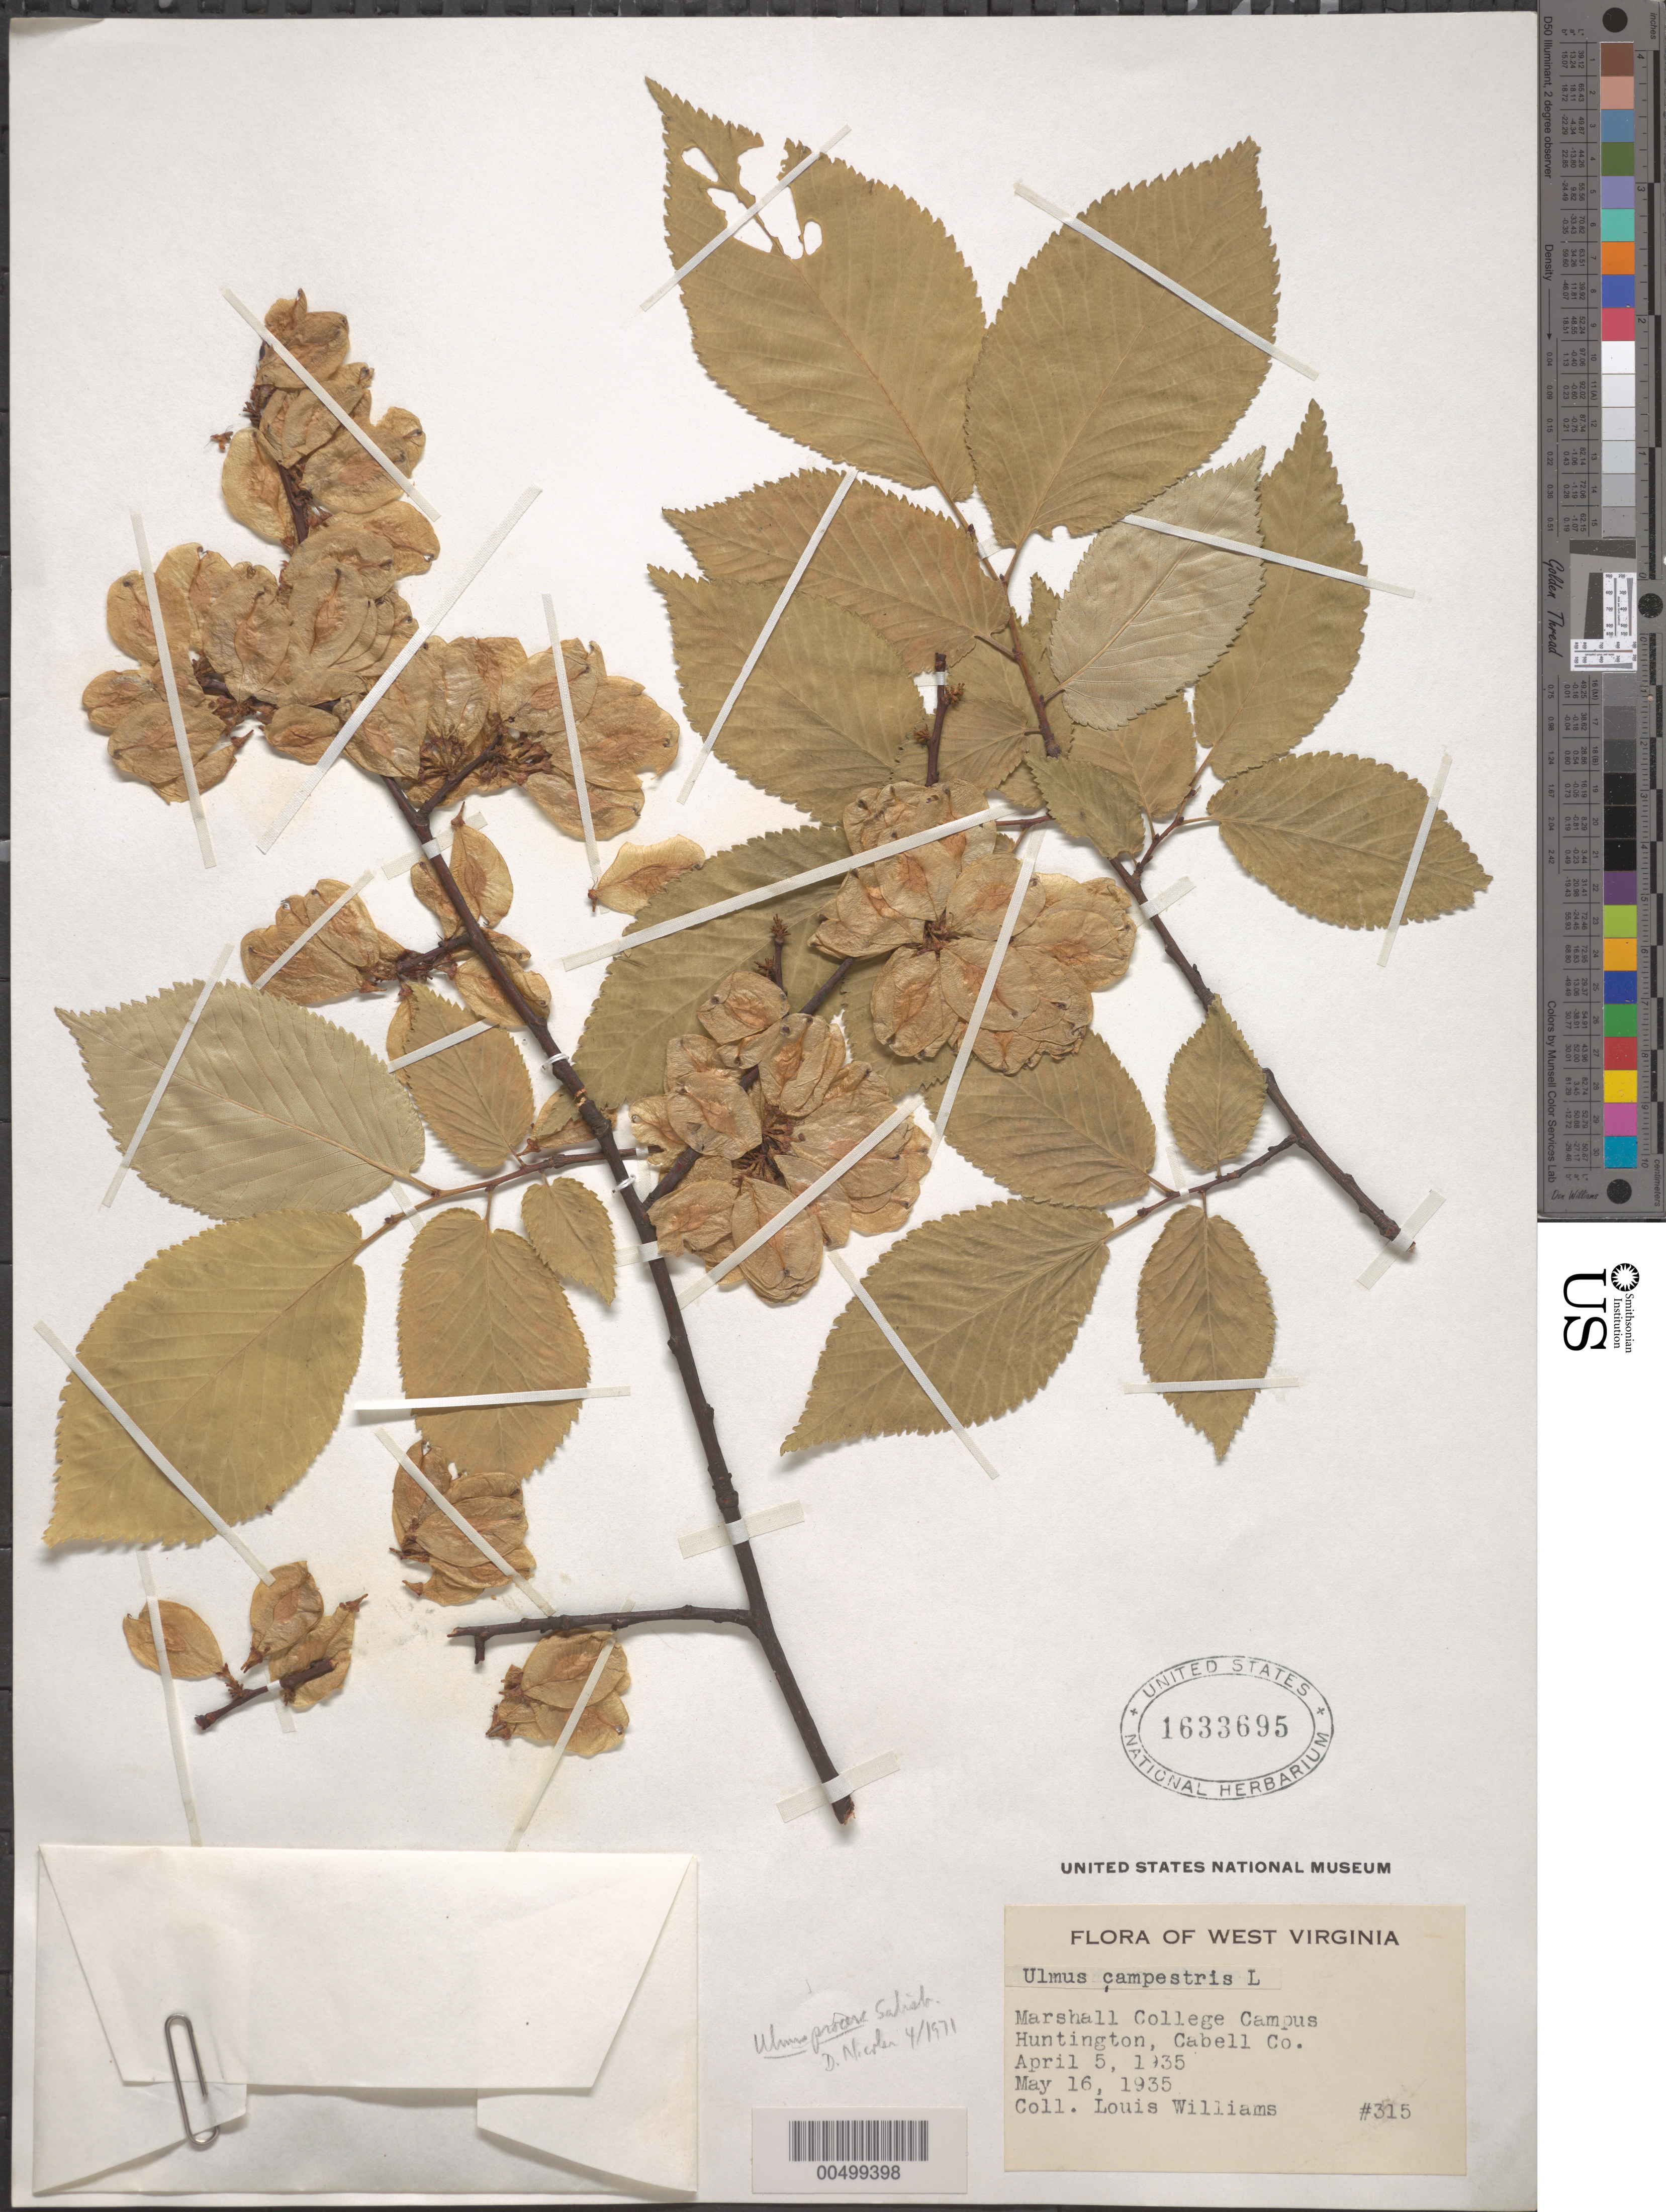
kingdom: Plantae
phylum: Tracheophyta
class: Magnoliopsida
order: Rosales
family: Ulmaceae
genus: Ulmus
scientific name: Ulmus procera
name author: Salisb.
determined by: Nicolson, Dan H.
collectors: Ll. Williams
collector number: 315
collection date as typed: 05 Apr 1935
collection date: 1935-04-05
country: United States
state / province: West Virginia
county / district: Cabell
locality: Marshall College Campus, Huntington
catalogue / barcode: US 1633695